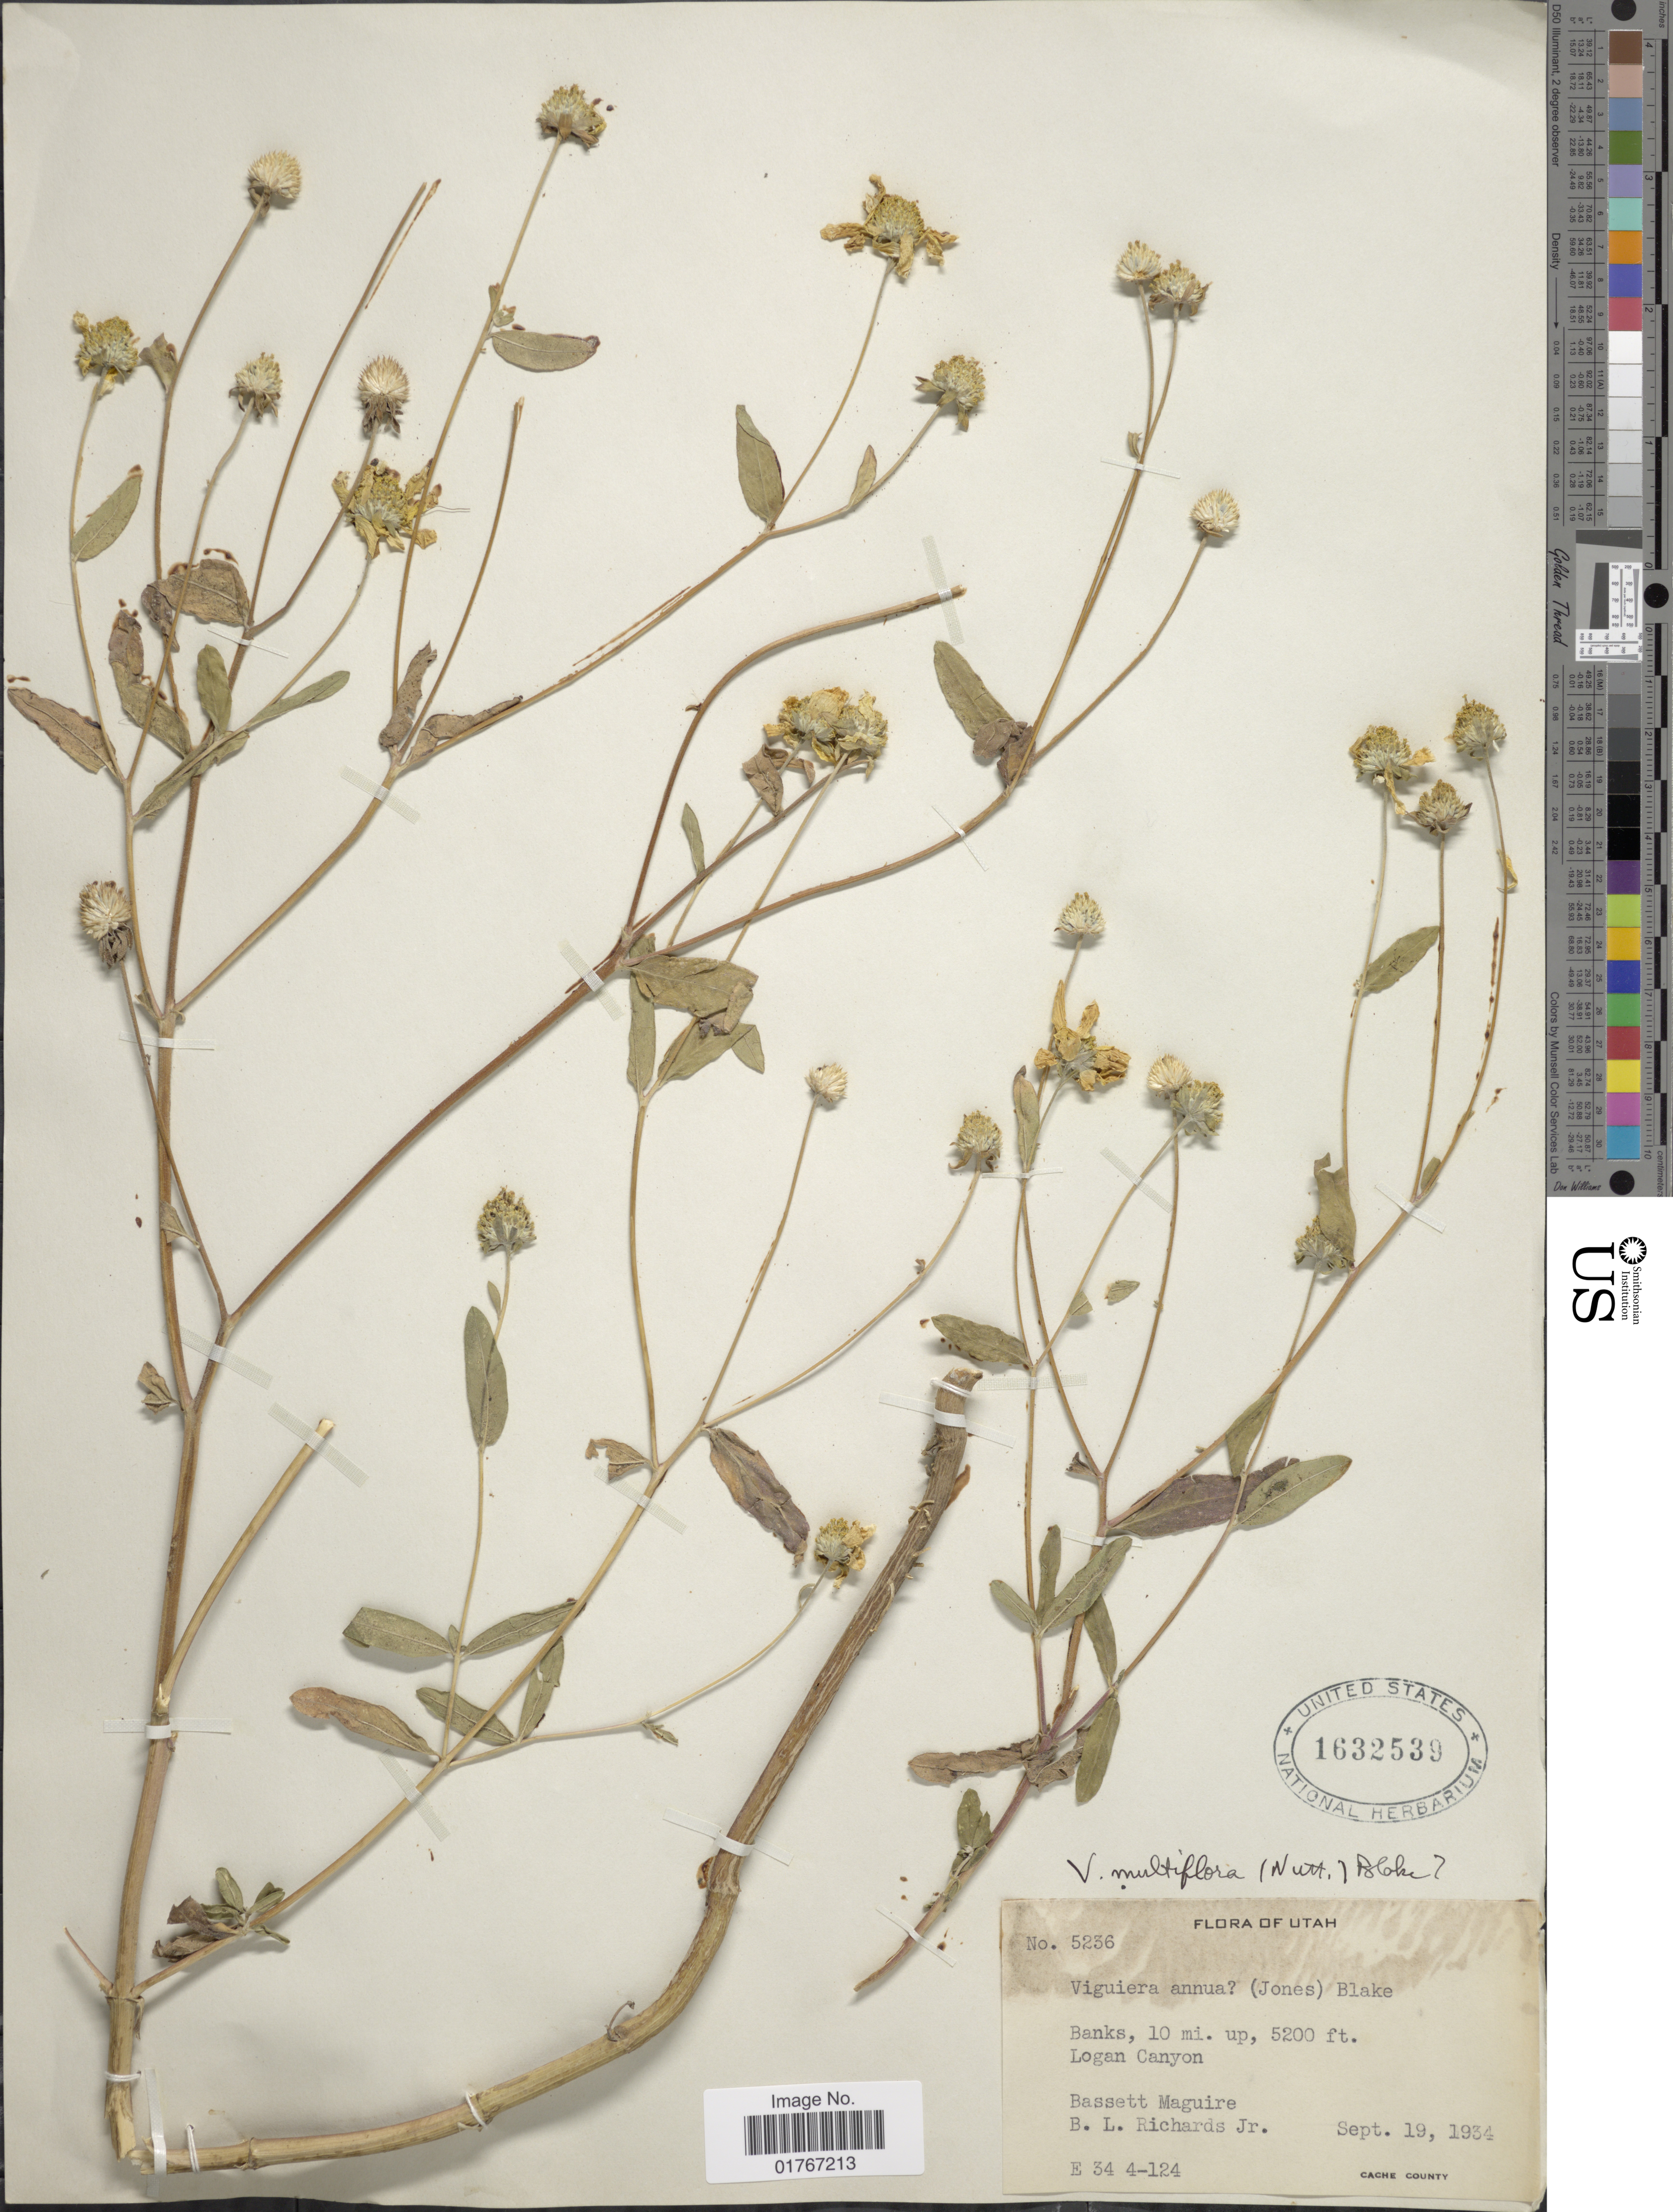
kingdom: Plantae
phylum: Tracheophyta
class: Magnoliopsida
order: Asterales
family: Asteraceae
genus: Heliomeris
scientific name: Heliomeris multiflora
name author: Nutt.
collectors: B. Maguire & B. Richards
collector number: E 34 4-124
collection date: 1934-09-19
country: United States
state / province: Utah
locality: Banks, 10 mi up, Logan County, Cache County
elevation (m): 1585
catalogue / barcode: US 1632539